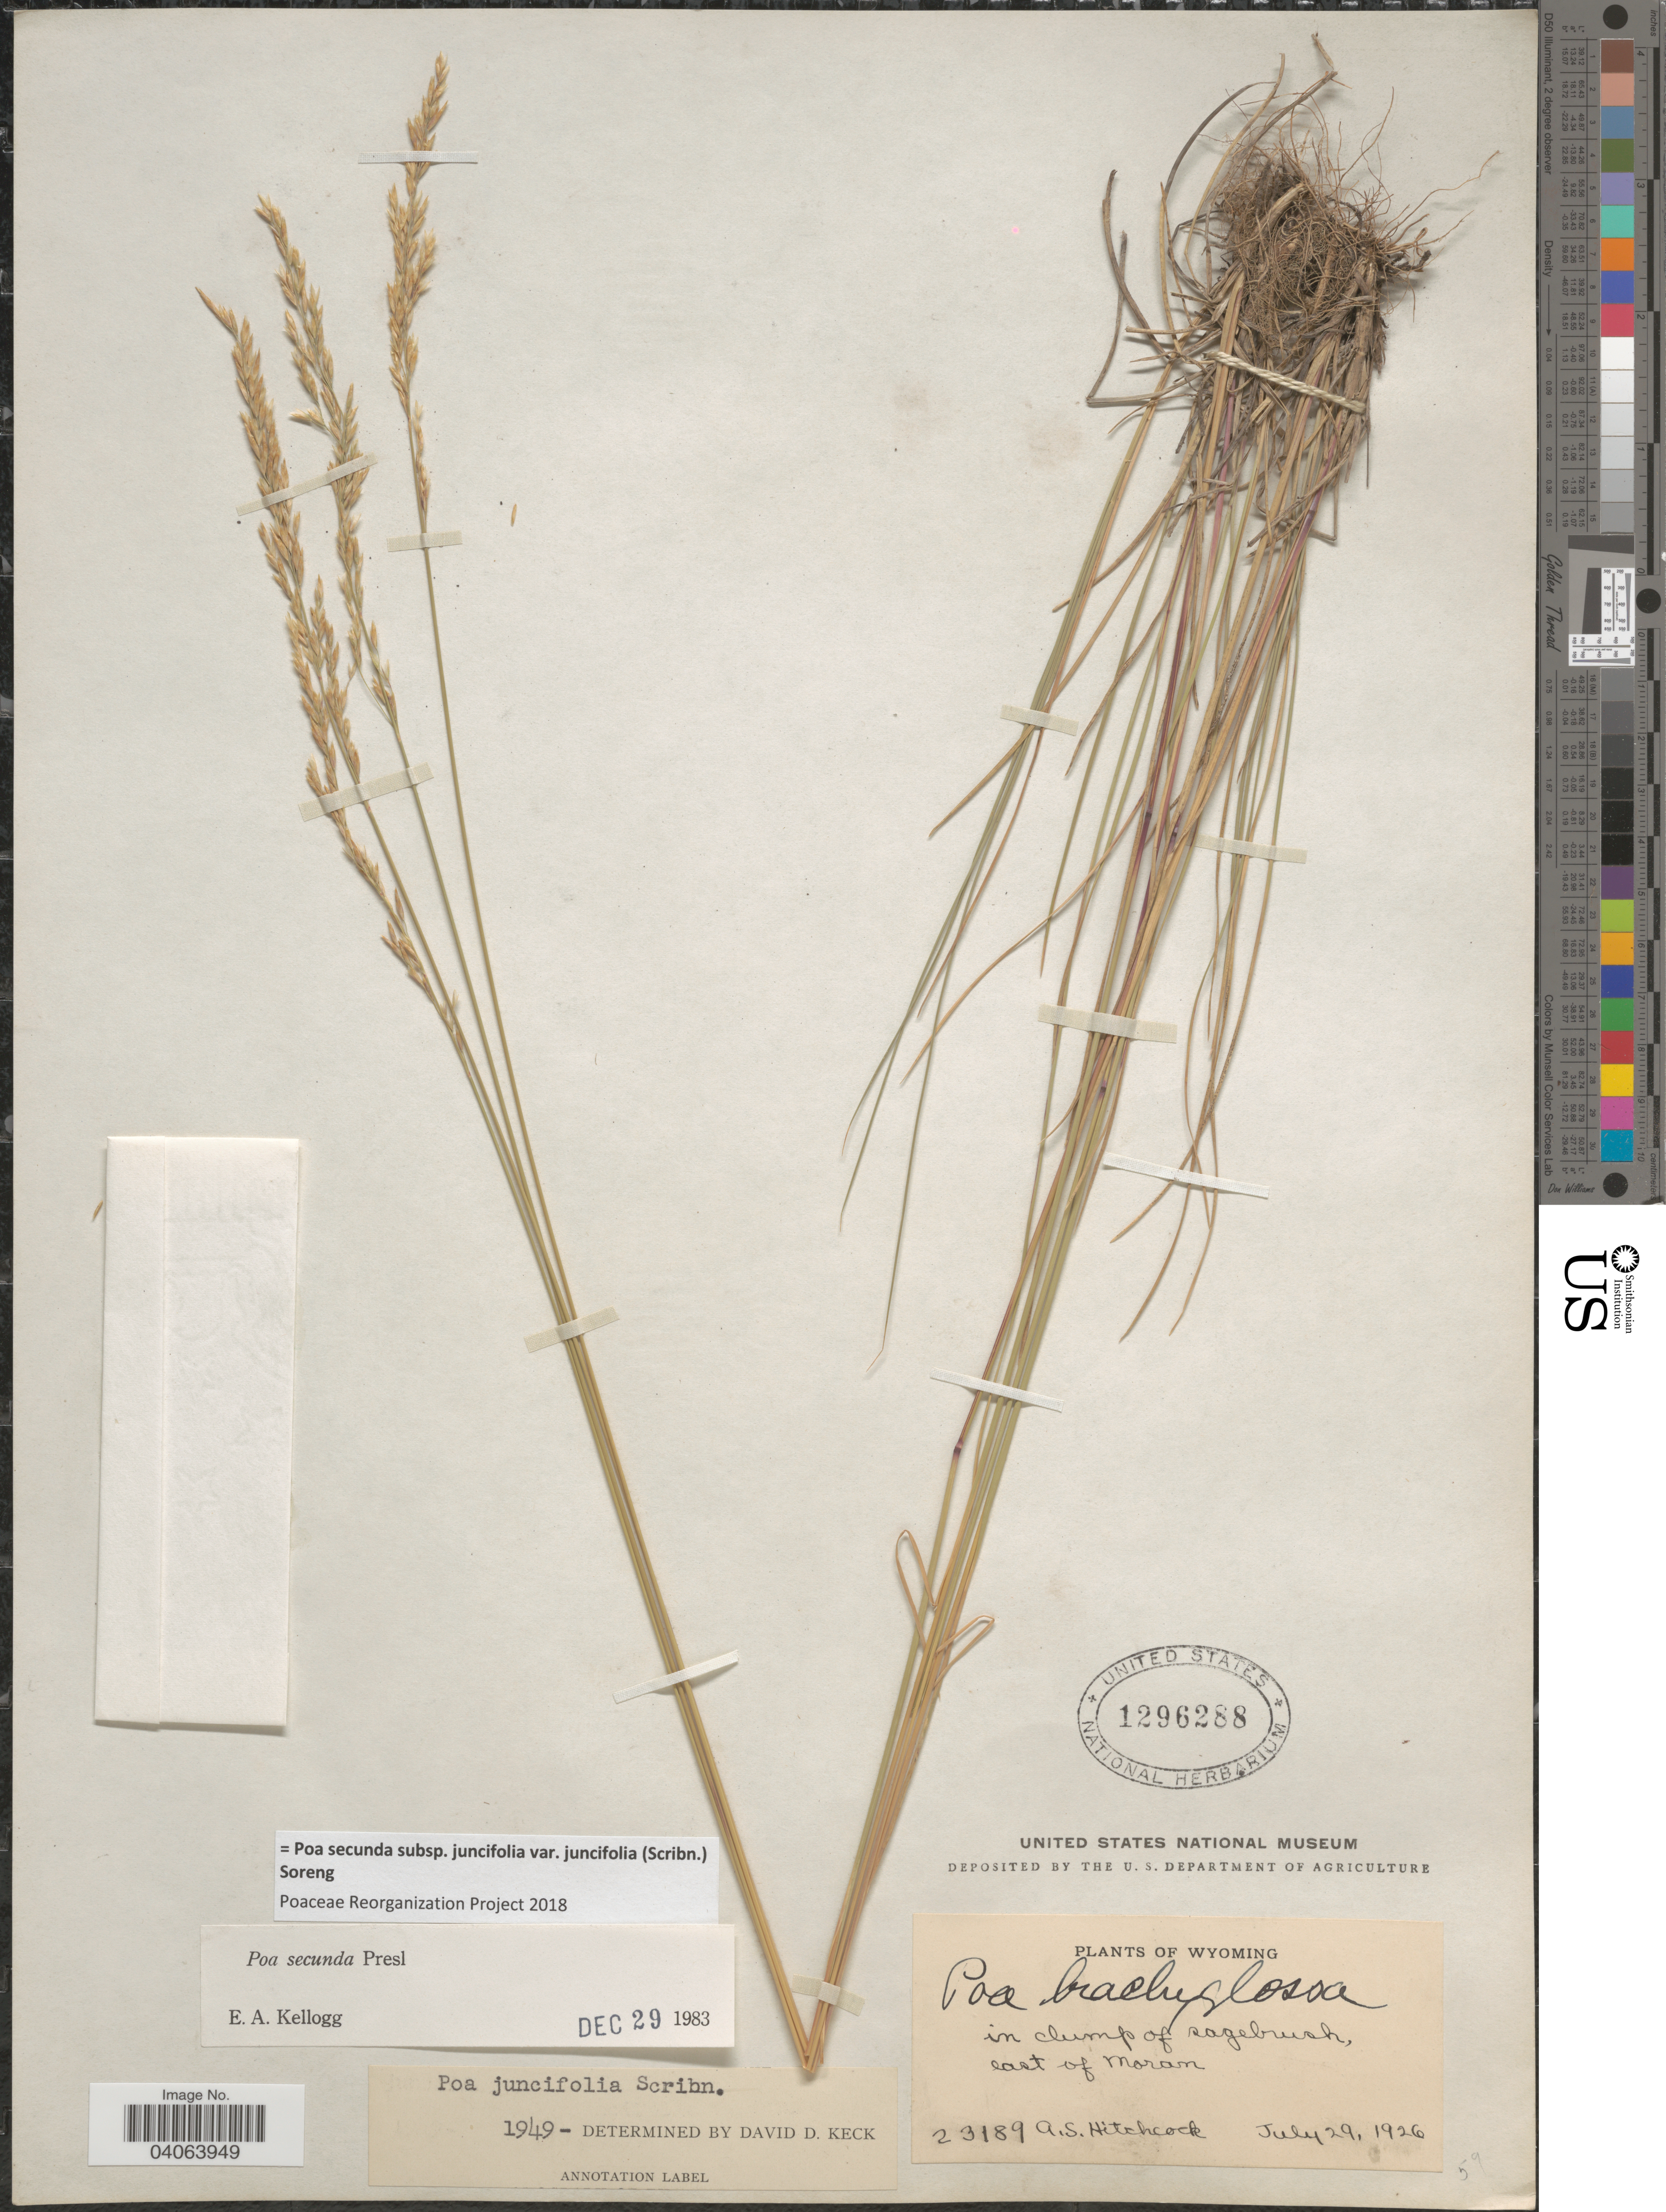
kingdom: Plantae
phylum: Tracheophyta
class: Liliopsida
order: Poales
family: Poaceae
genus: Poa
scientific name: Poa secunda subsp. juncifolia var. juncifolia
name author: (Scribn.) Soreng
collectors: A. S. Hitchcock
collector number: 23189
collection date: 1926-07-29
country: United States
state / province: Wyoming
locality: East of Moran.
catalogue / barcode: US 1296288